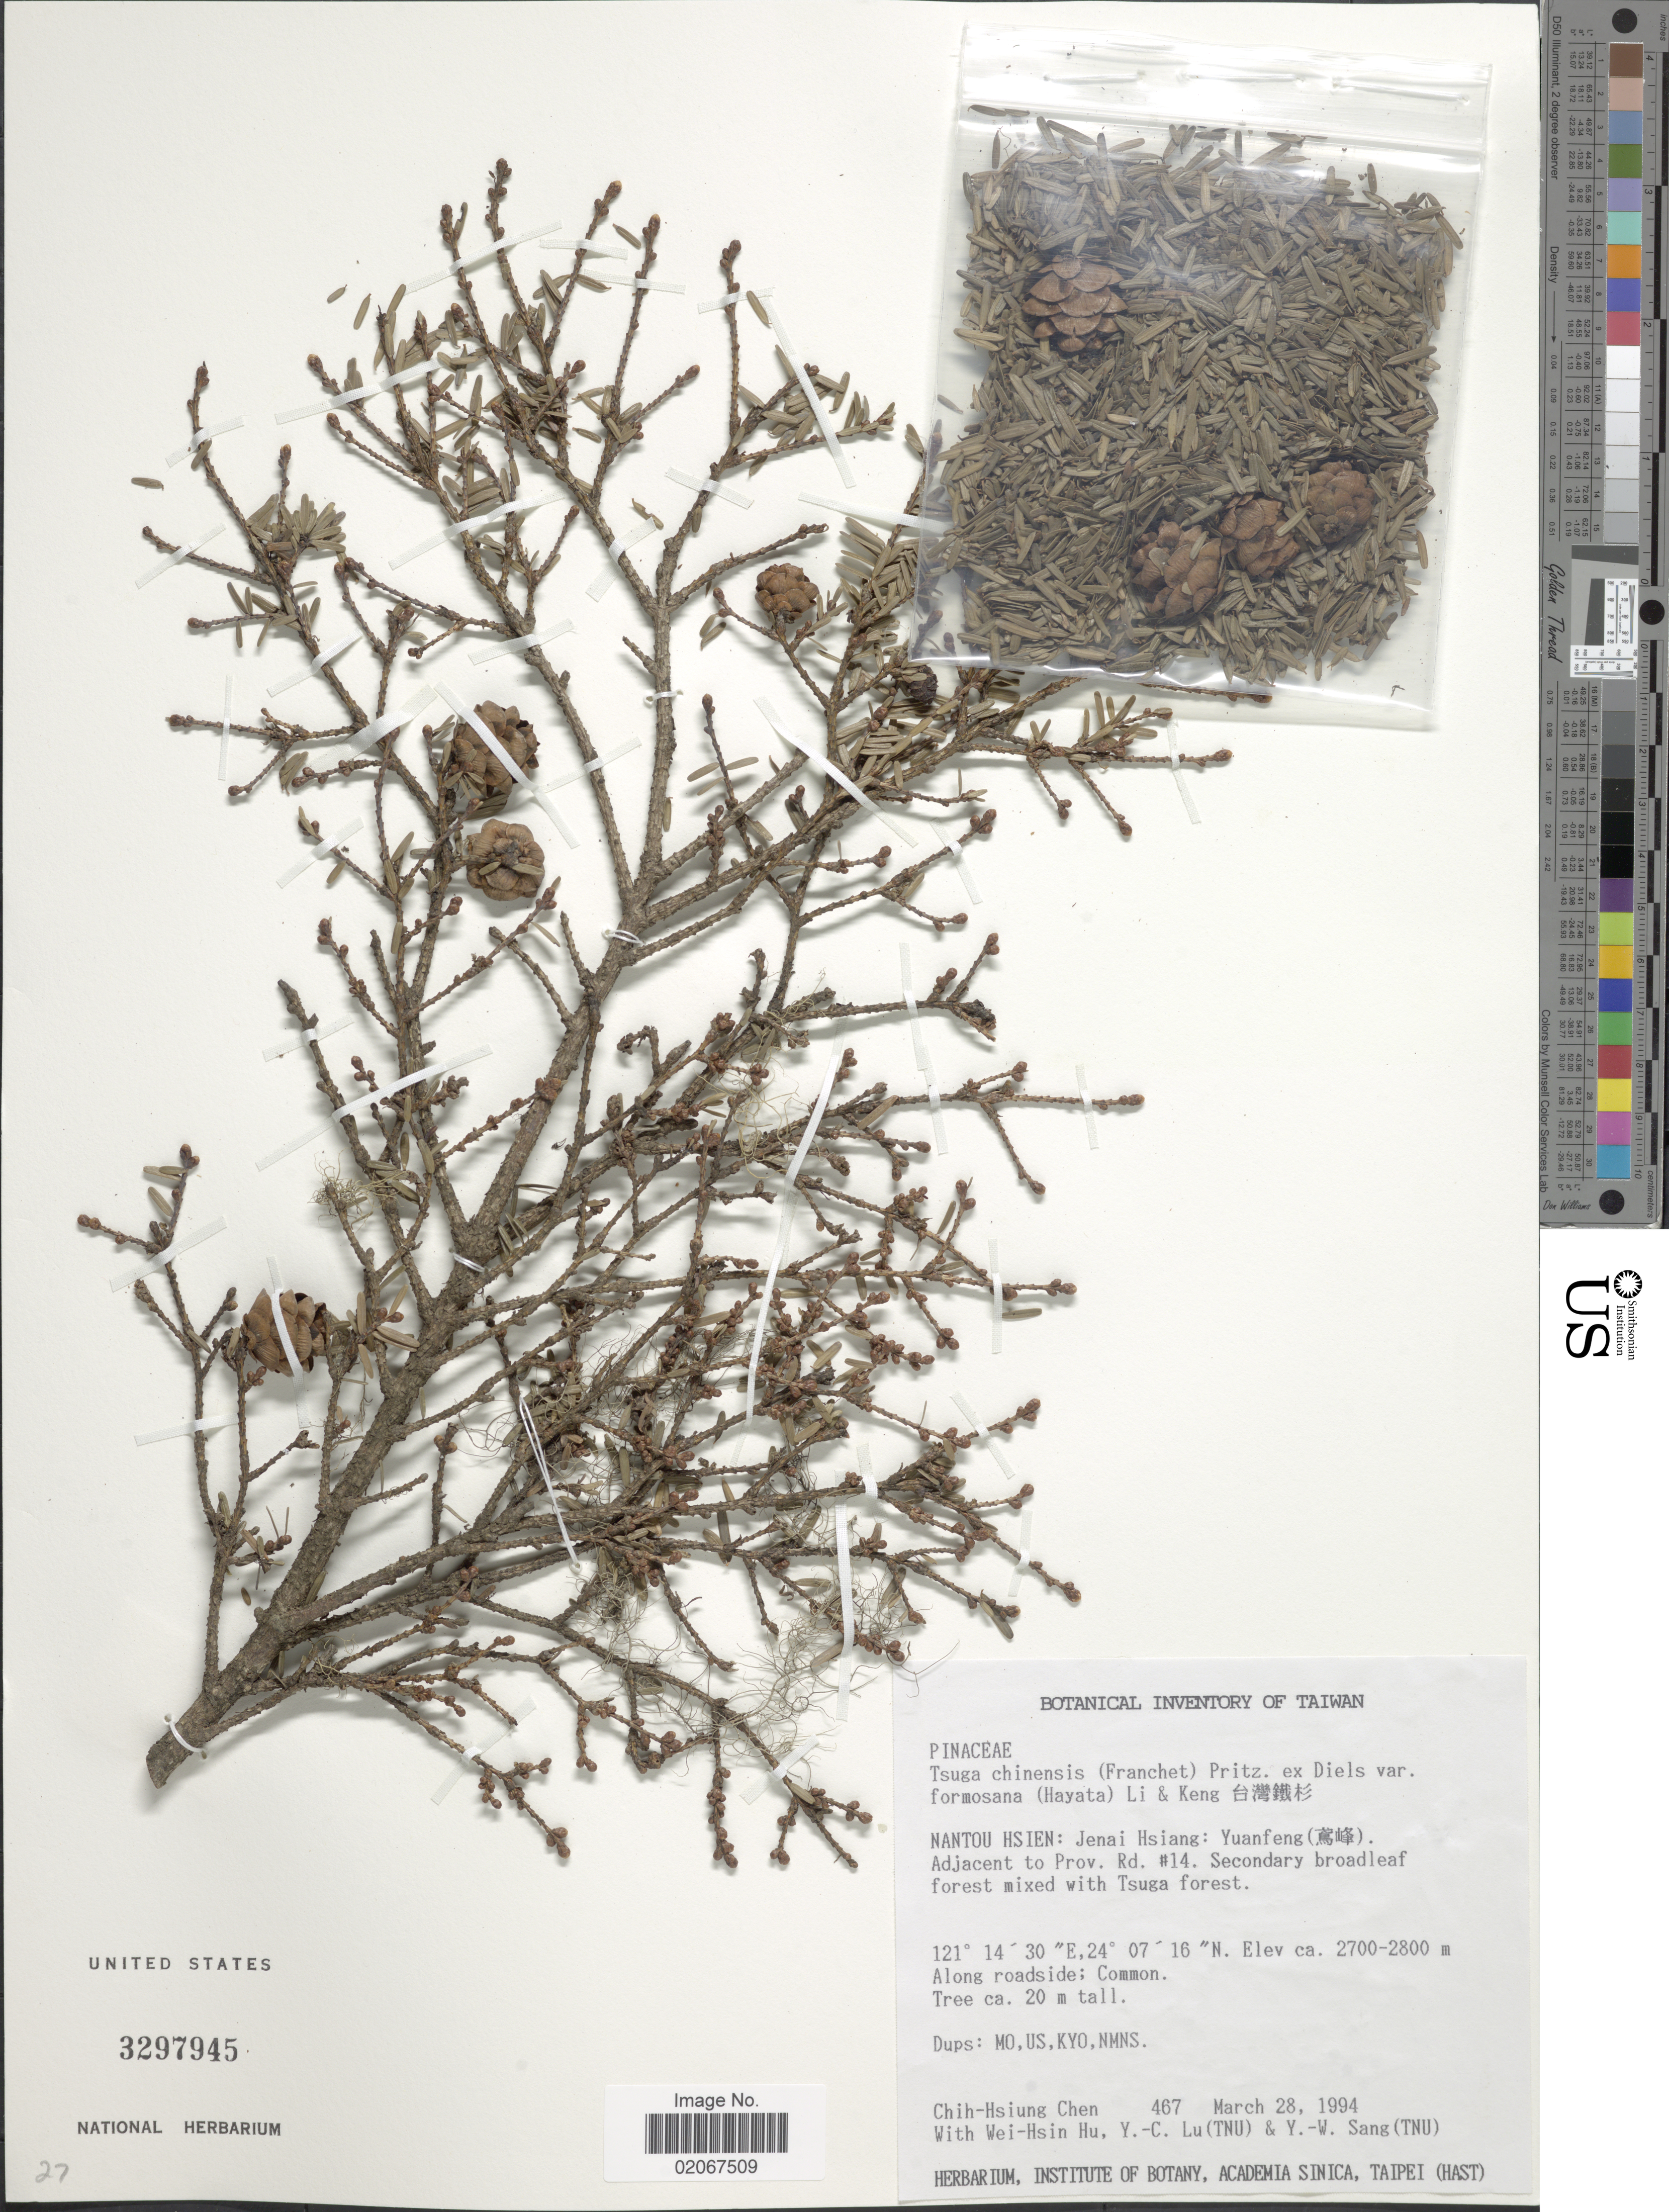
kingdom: Plantae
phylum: Tracheophyta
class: Pinopsida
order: Pinales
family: Pinaceae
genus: Tsuga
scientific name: Tsuga chinensis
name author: (Franch.) Pritz.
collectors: C.-H. Chen, W. H. Hu, Y. C. Lu & Y. Sang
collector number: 467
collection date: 1994-03-28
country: Taiwan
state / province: Nantou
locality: Nantou Hsien: Jenai Hsiang: Yuanfeng (X) Adjacent to Prov. Rd. #14.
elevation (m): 2700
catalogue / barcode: US 3297945